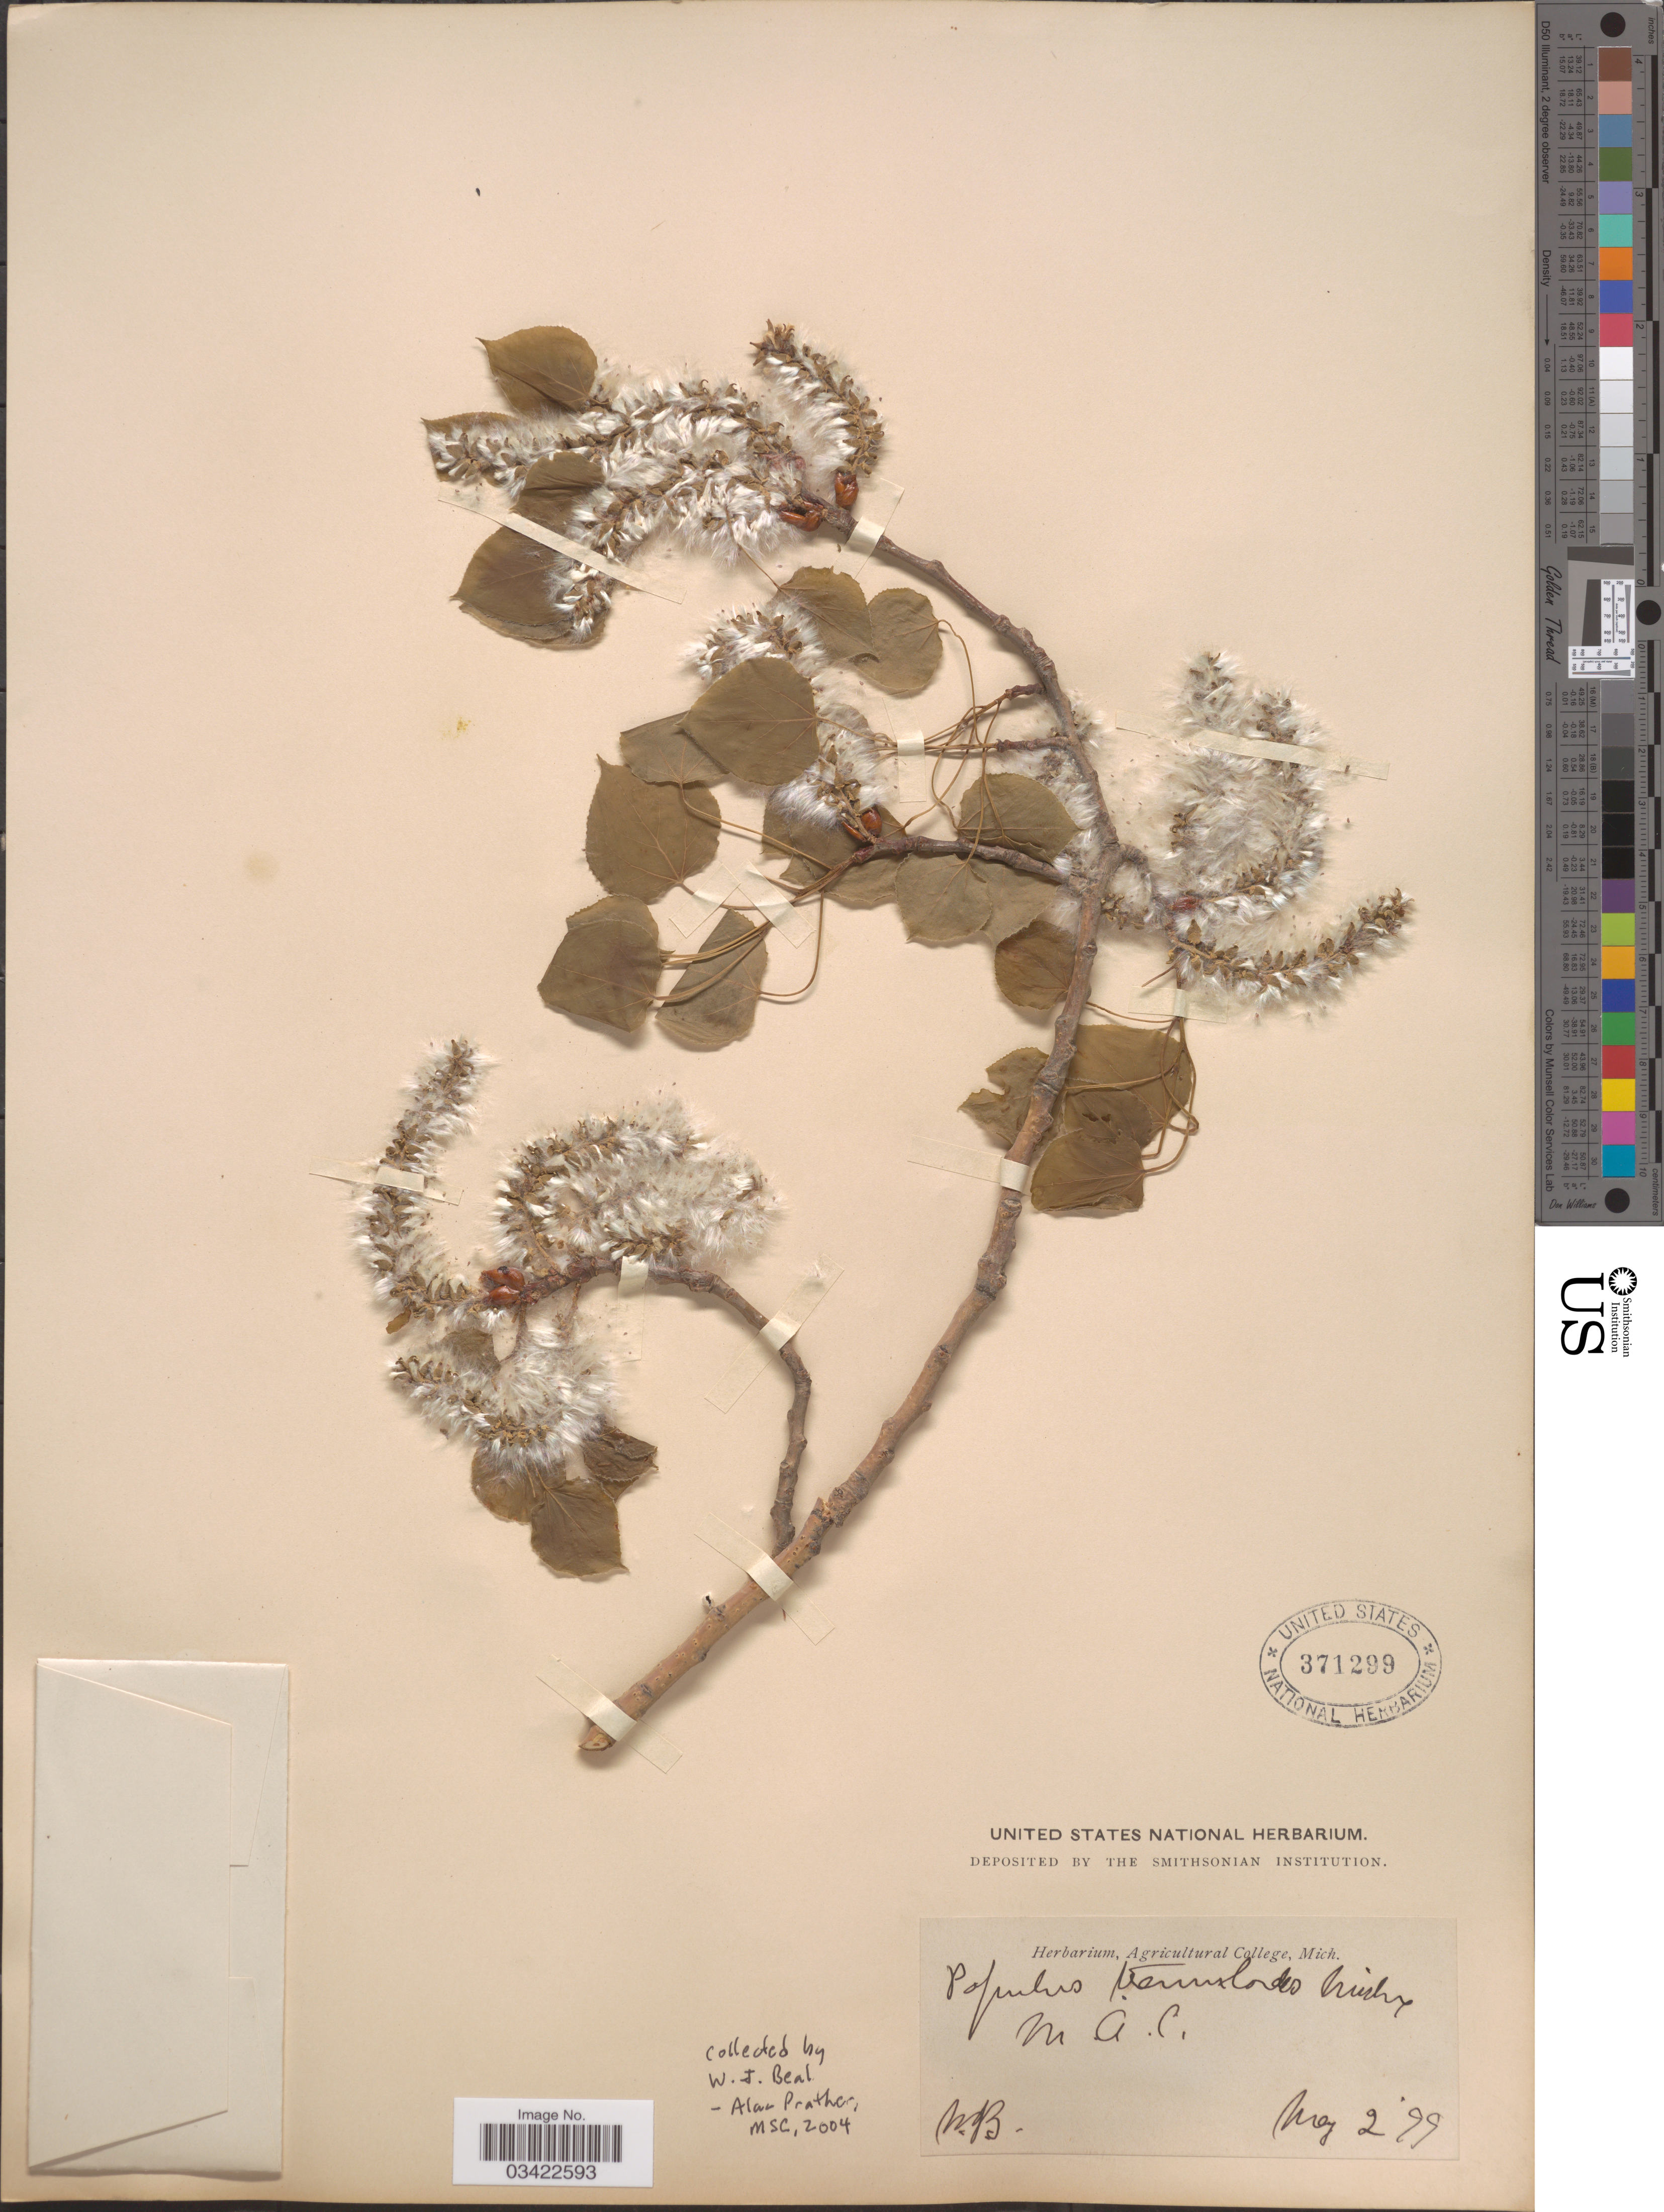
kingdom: Plantae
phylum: Tracheophyta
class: Magnoliopsida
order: Malpighiales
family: Salicaceae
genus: Populus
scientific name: Populus tremuloides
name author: Michx.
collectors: W. J. Beal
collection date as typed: Transcribed d/m/y: 2/5/99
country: United States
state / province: Michigan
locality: M.A.C.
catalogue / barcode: US 371299